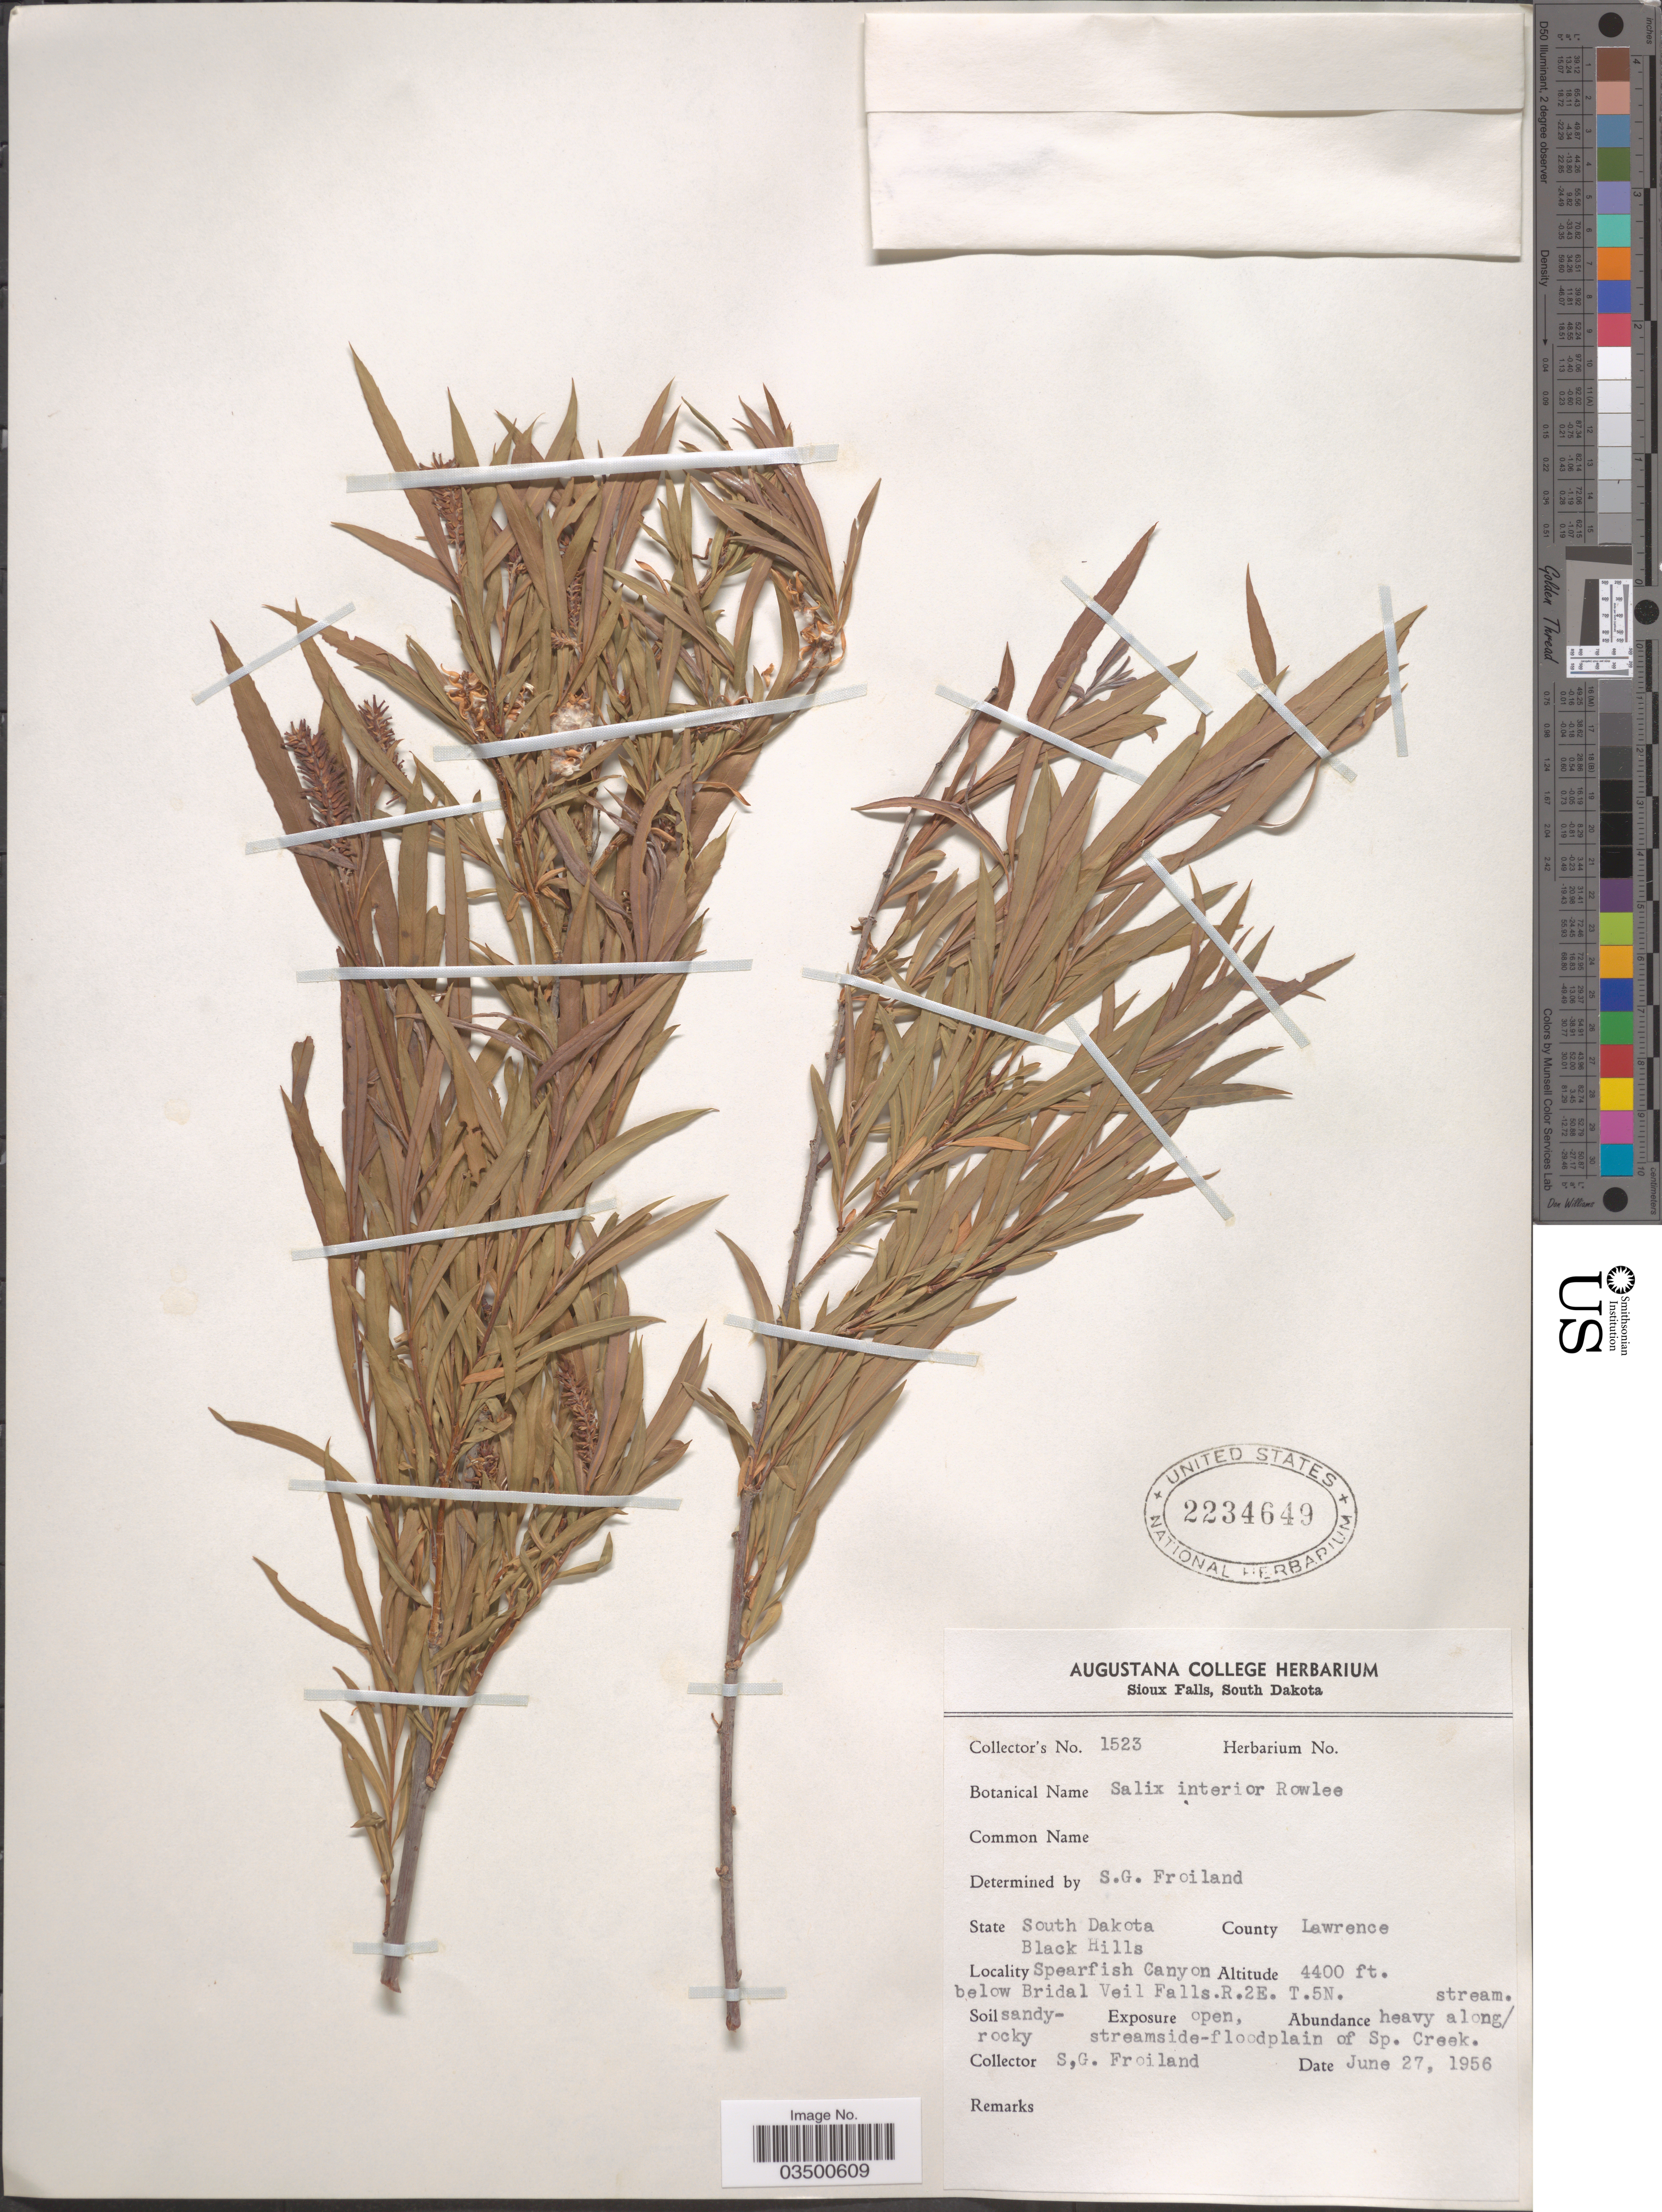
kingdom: Plantae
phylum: Tracheophyta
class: Magnoliopsida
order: Malpighiales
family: Salicaceae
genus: Salix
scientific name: Salix interior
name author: Rowlee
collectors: S. Froiland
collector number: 1523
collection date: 1956-06-27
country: United States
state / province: South Dakota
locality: Black Hills. County Lawrence. Spearfish Canyon below Bridal Veil Falls. R.2E. T.5N. Streamside-floodplain of Sp. Creek.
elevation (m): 1341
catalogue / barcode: US 2234649